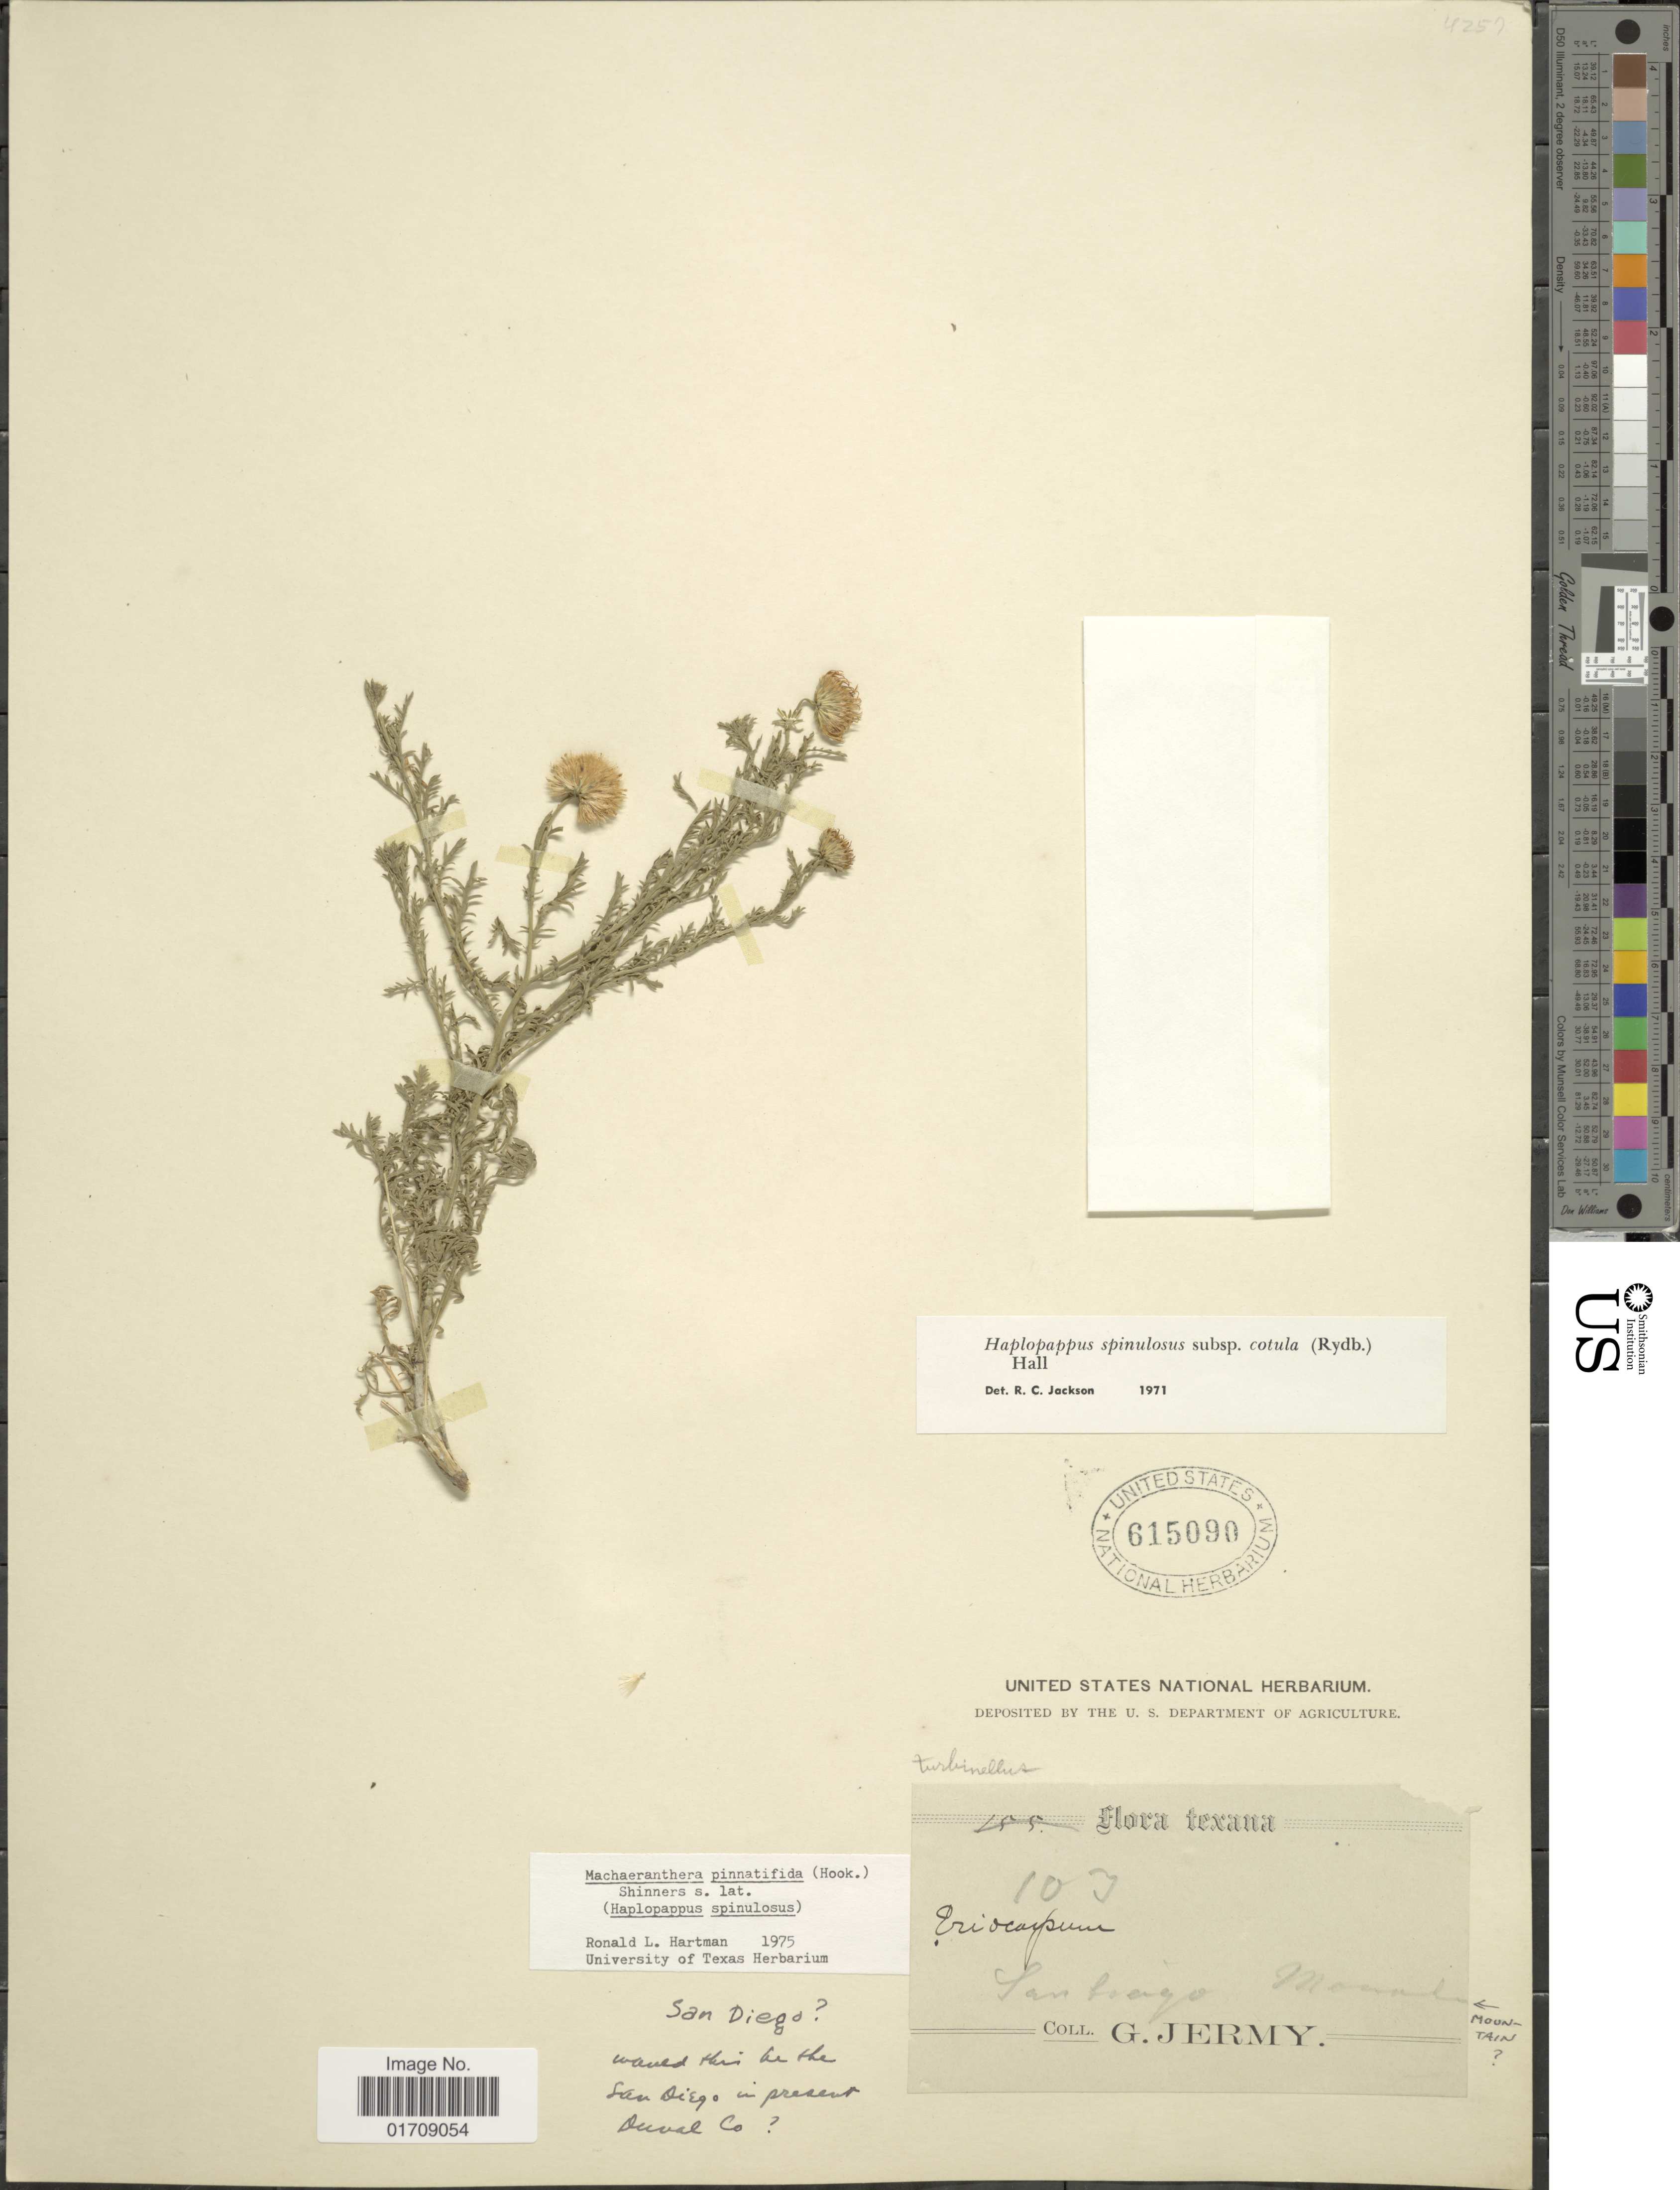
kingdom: Plantae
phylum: Tracheophyta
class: Magnoliopsida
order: Asterales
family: Asteraceae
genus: Machaeranthera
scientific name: Machaeranthera pinnatifida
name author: (Hook.) Shinners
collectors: G. Jermy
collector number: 10I?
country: United States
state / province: Texas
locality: San Diego Mountain, Duval Co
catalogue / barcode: US 615090